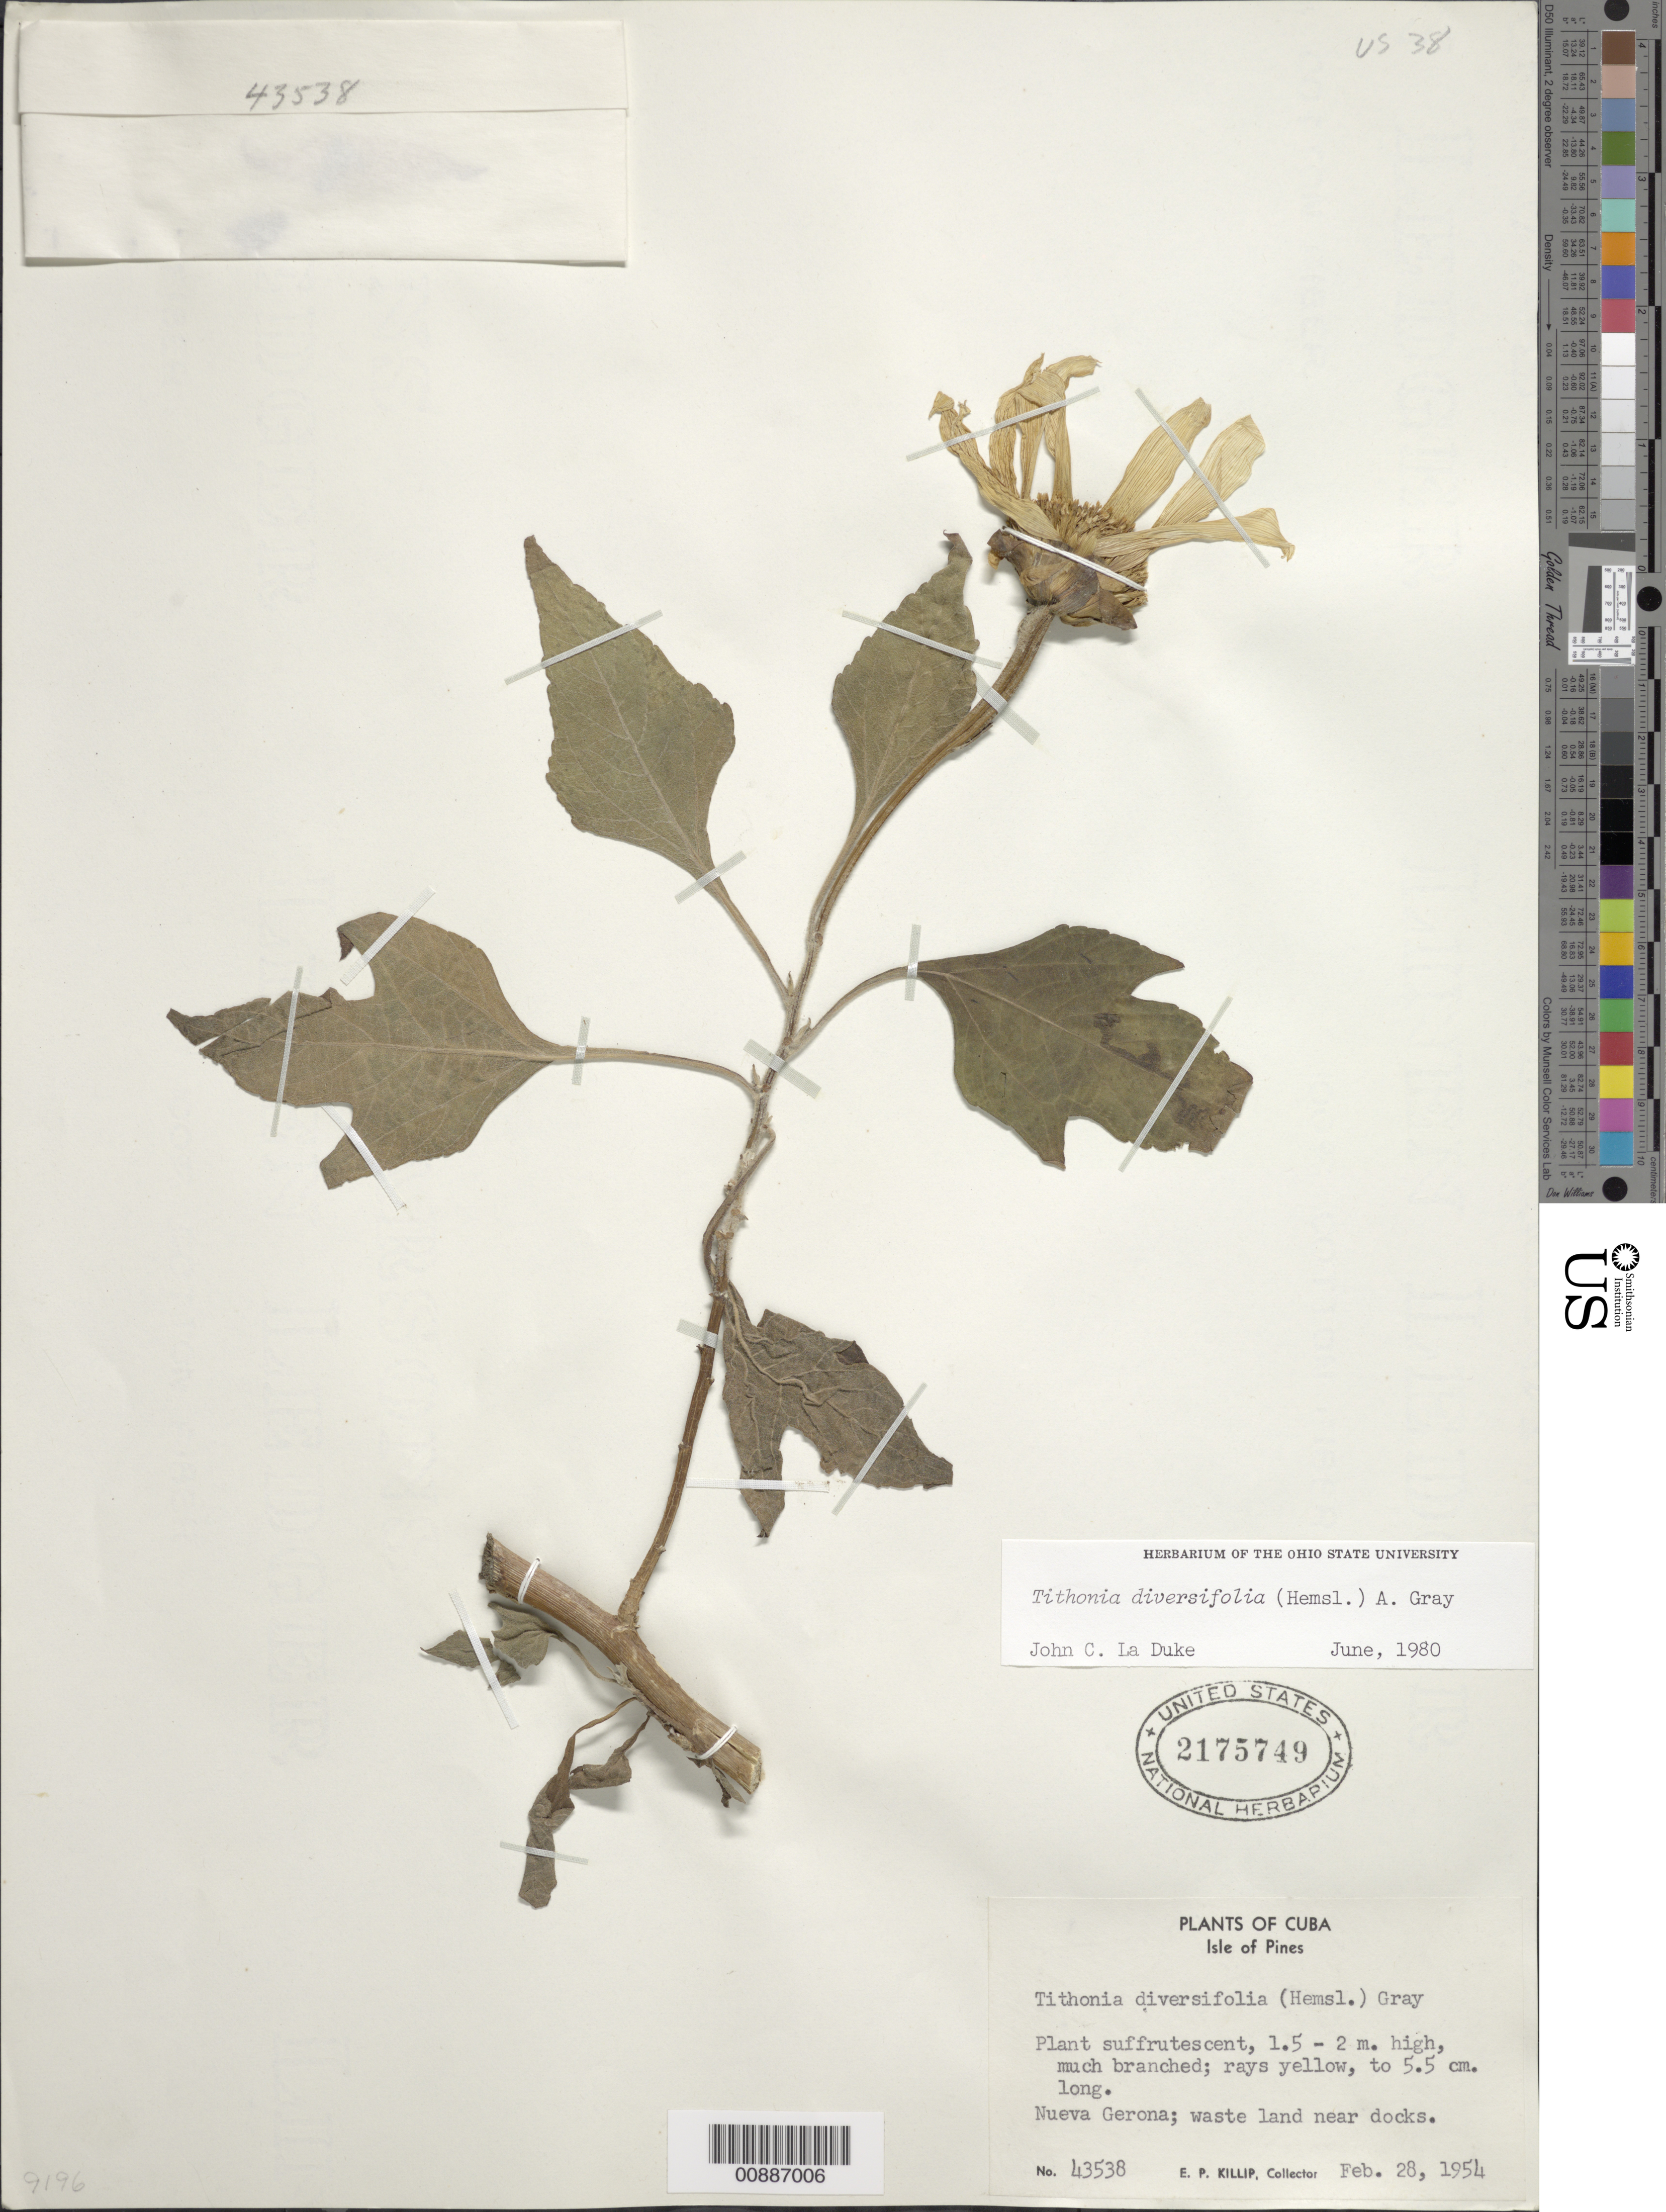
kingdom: Plantae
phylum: Tracheophyta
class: Magnoliopsida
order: Asterales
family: Asteraceae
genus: Tithonia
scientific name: Tithonia diversifolia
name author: (Hemsl.) A. Gray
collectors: E. P. Killip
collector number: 43538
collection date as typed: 28 Feb 1954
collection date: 1954-02-28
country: Cuba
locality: Isle of Pines. Nueva Gerona, near docks.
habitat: Waste land near docks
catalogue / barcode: US 2175749